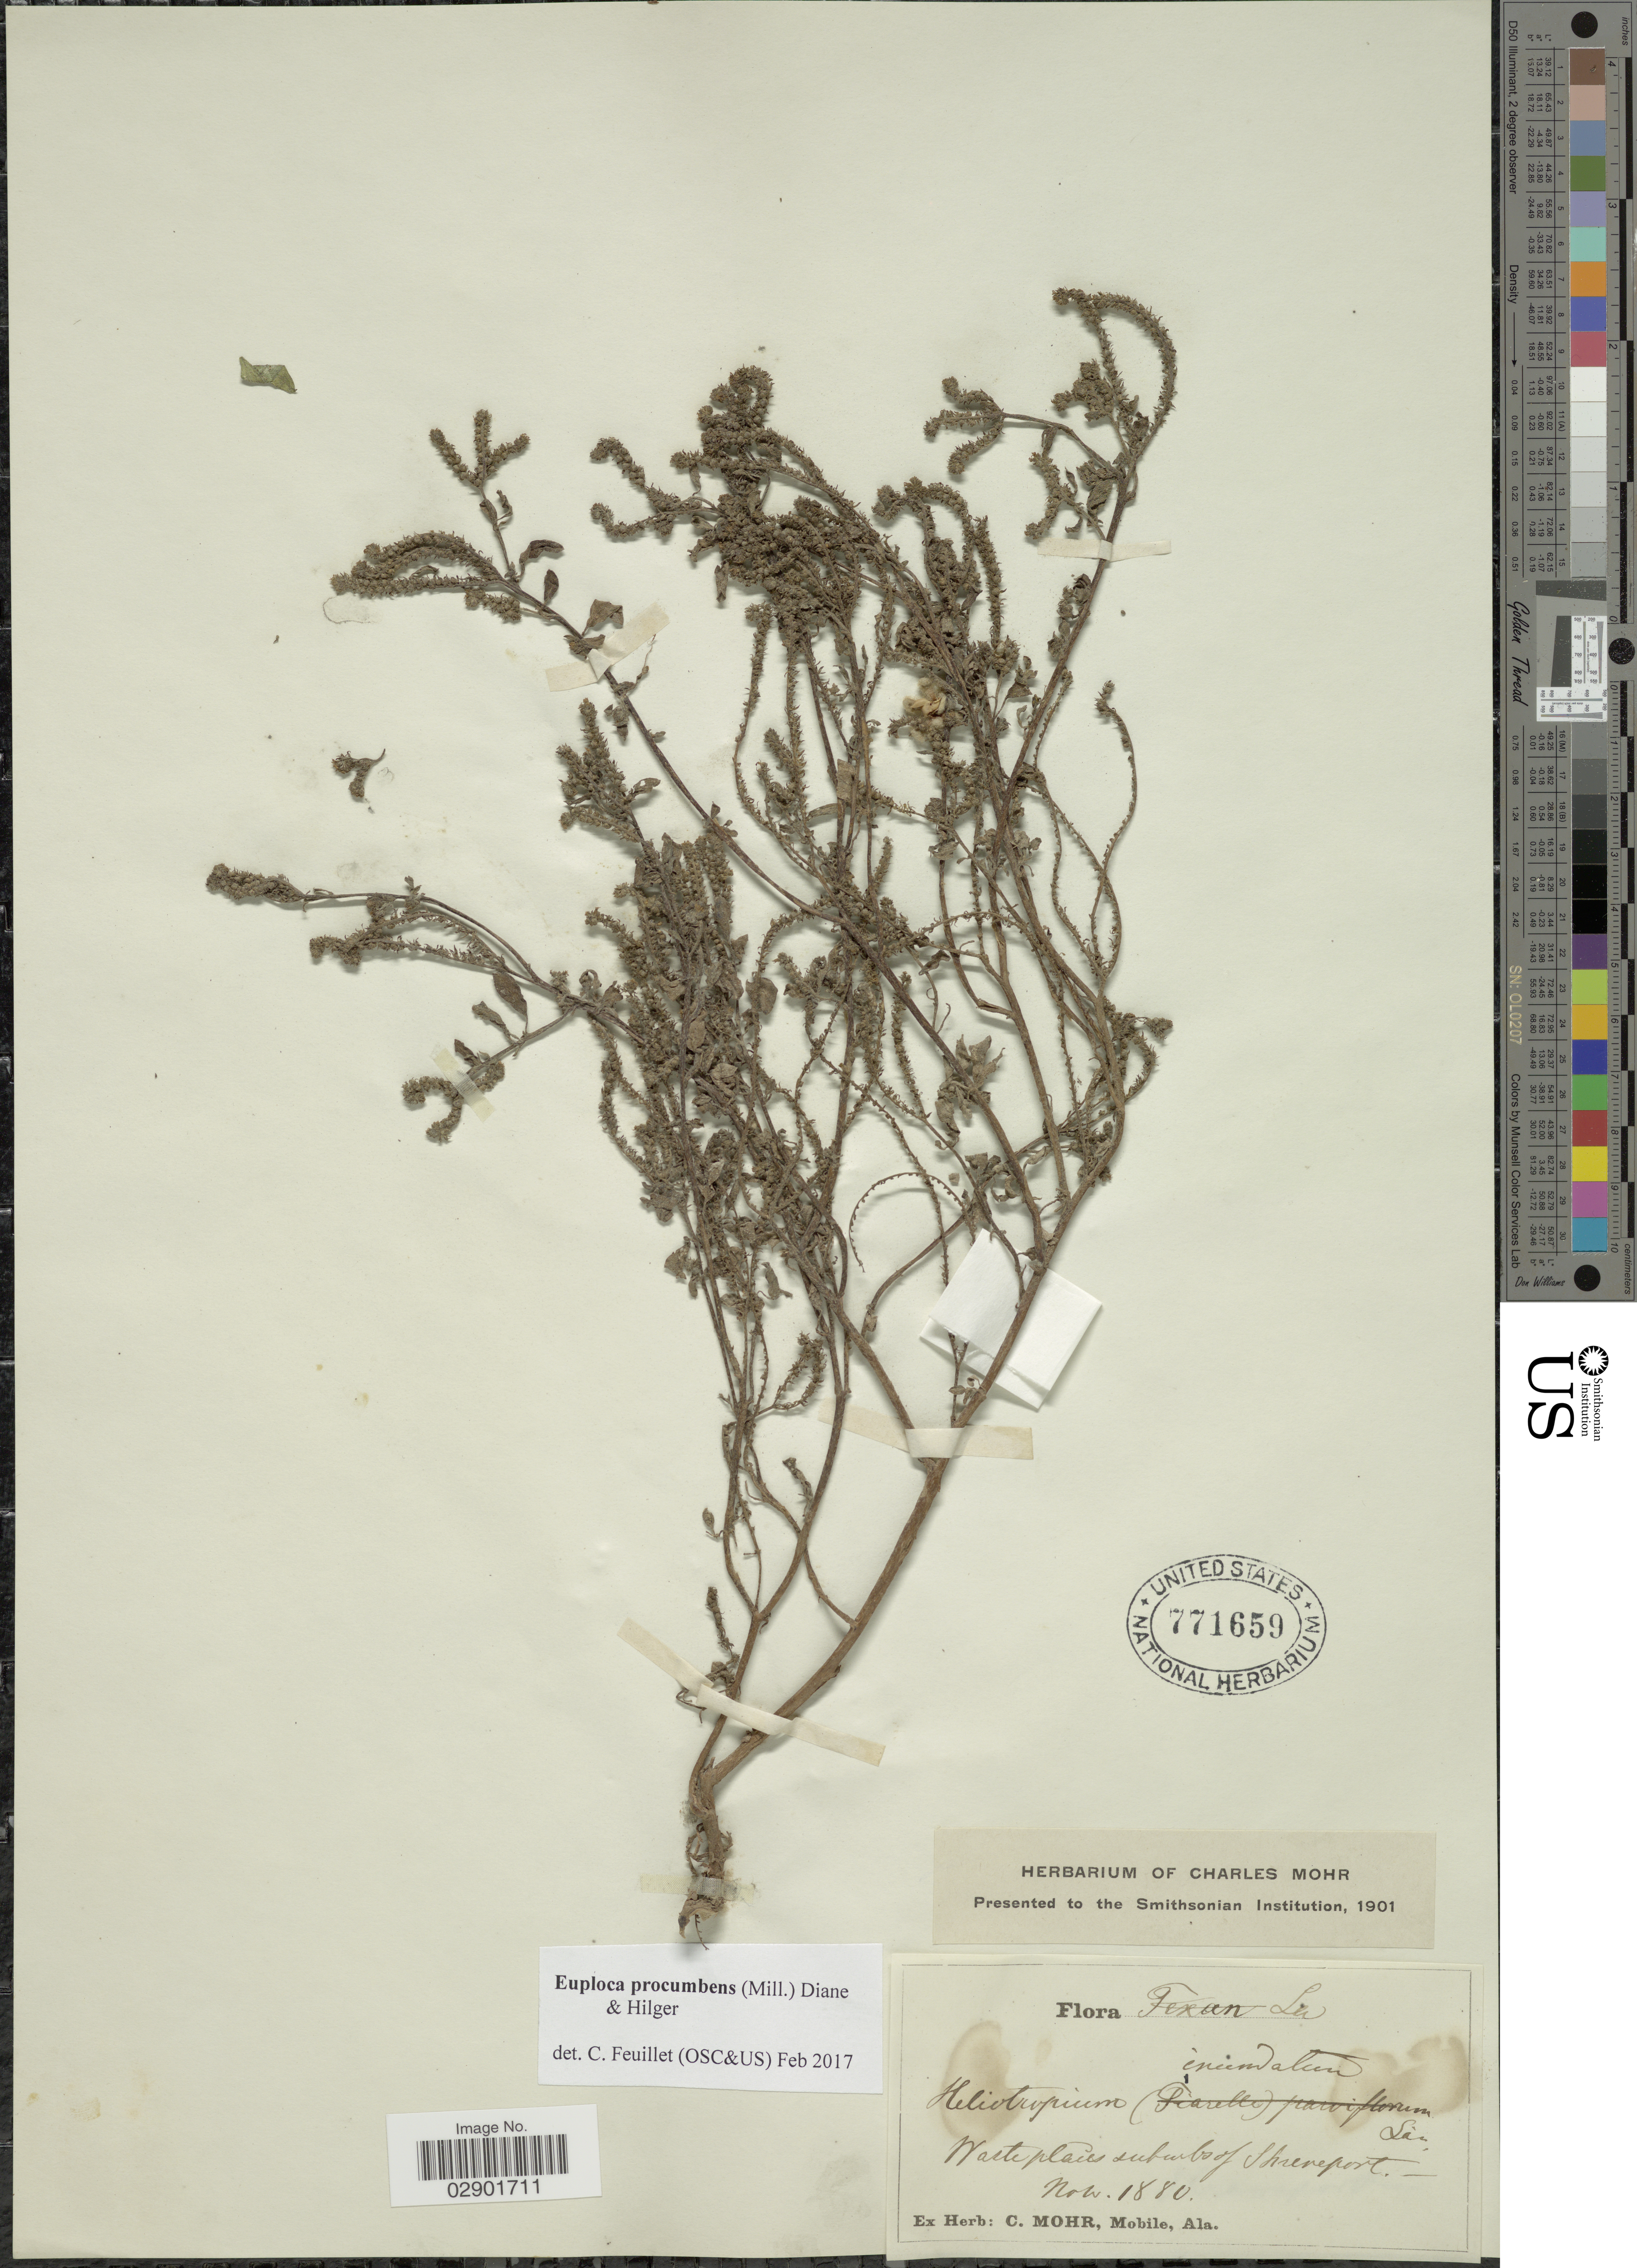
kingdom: Plantae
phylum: Tracheophyta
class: Magnoliopsida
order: Boraginales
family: Heliotropiaceae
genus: Euploca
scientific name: Euploca procumbens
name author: (Mill.) Diane & Hilger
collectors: ex herb. C. Mohr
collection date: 1880-11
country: United States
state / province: Louisiana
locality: Waste places suburbs of Shreveport.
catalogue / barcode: US 771659